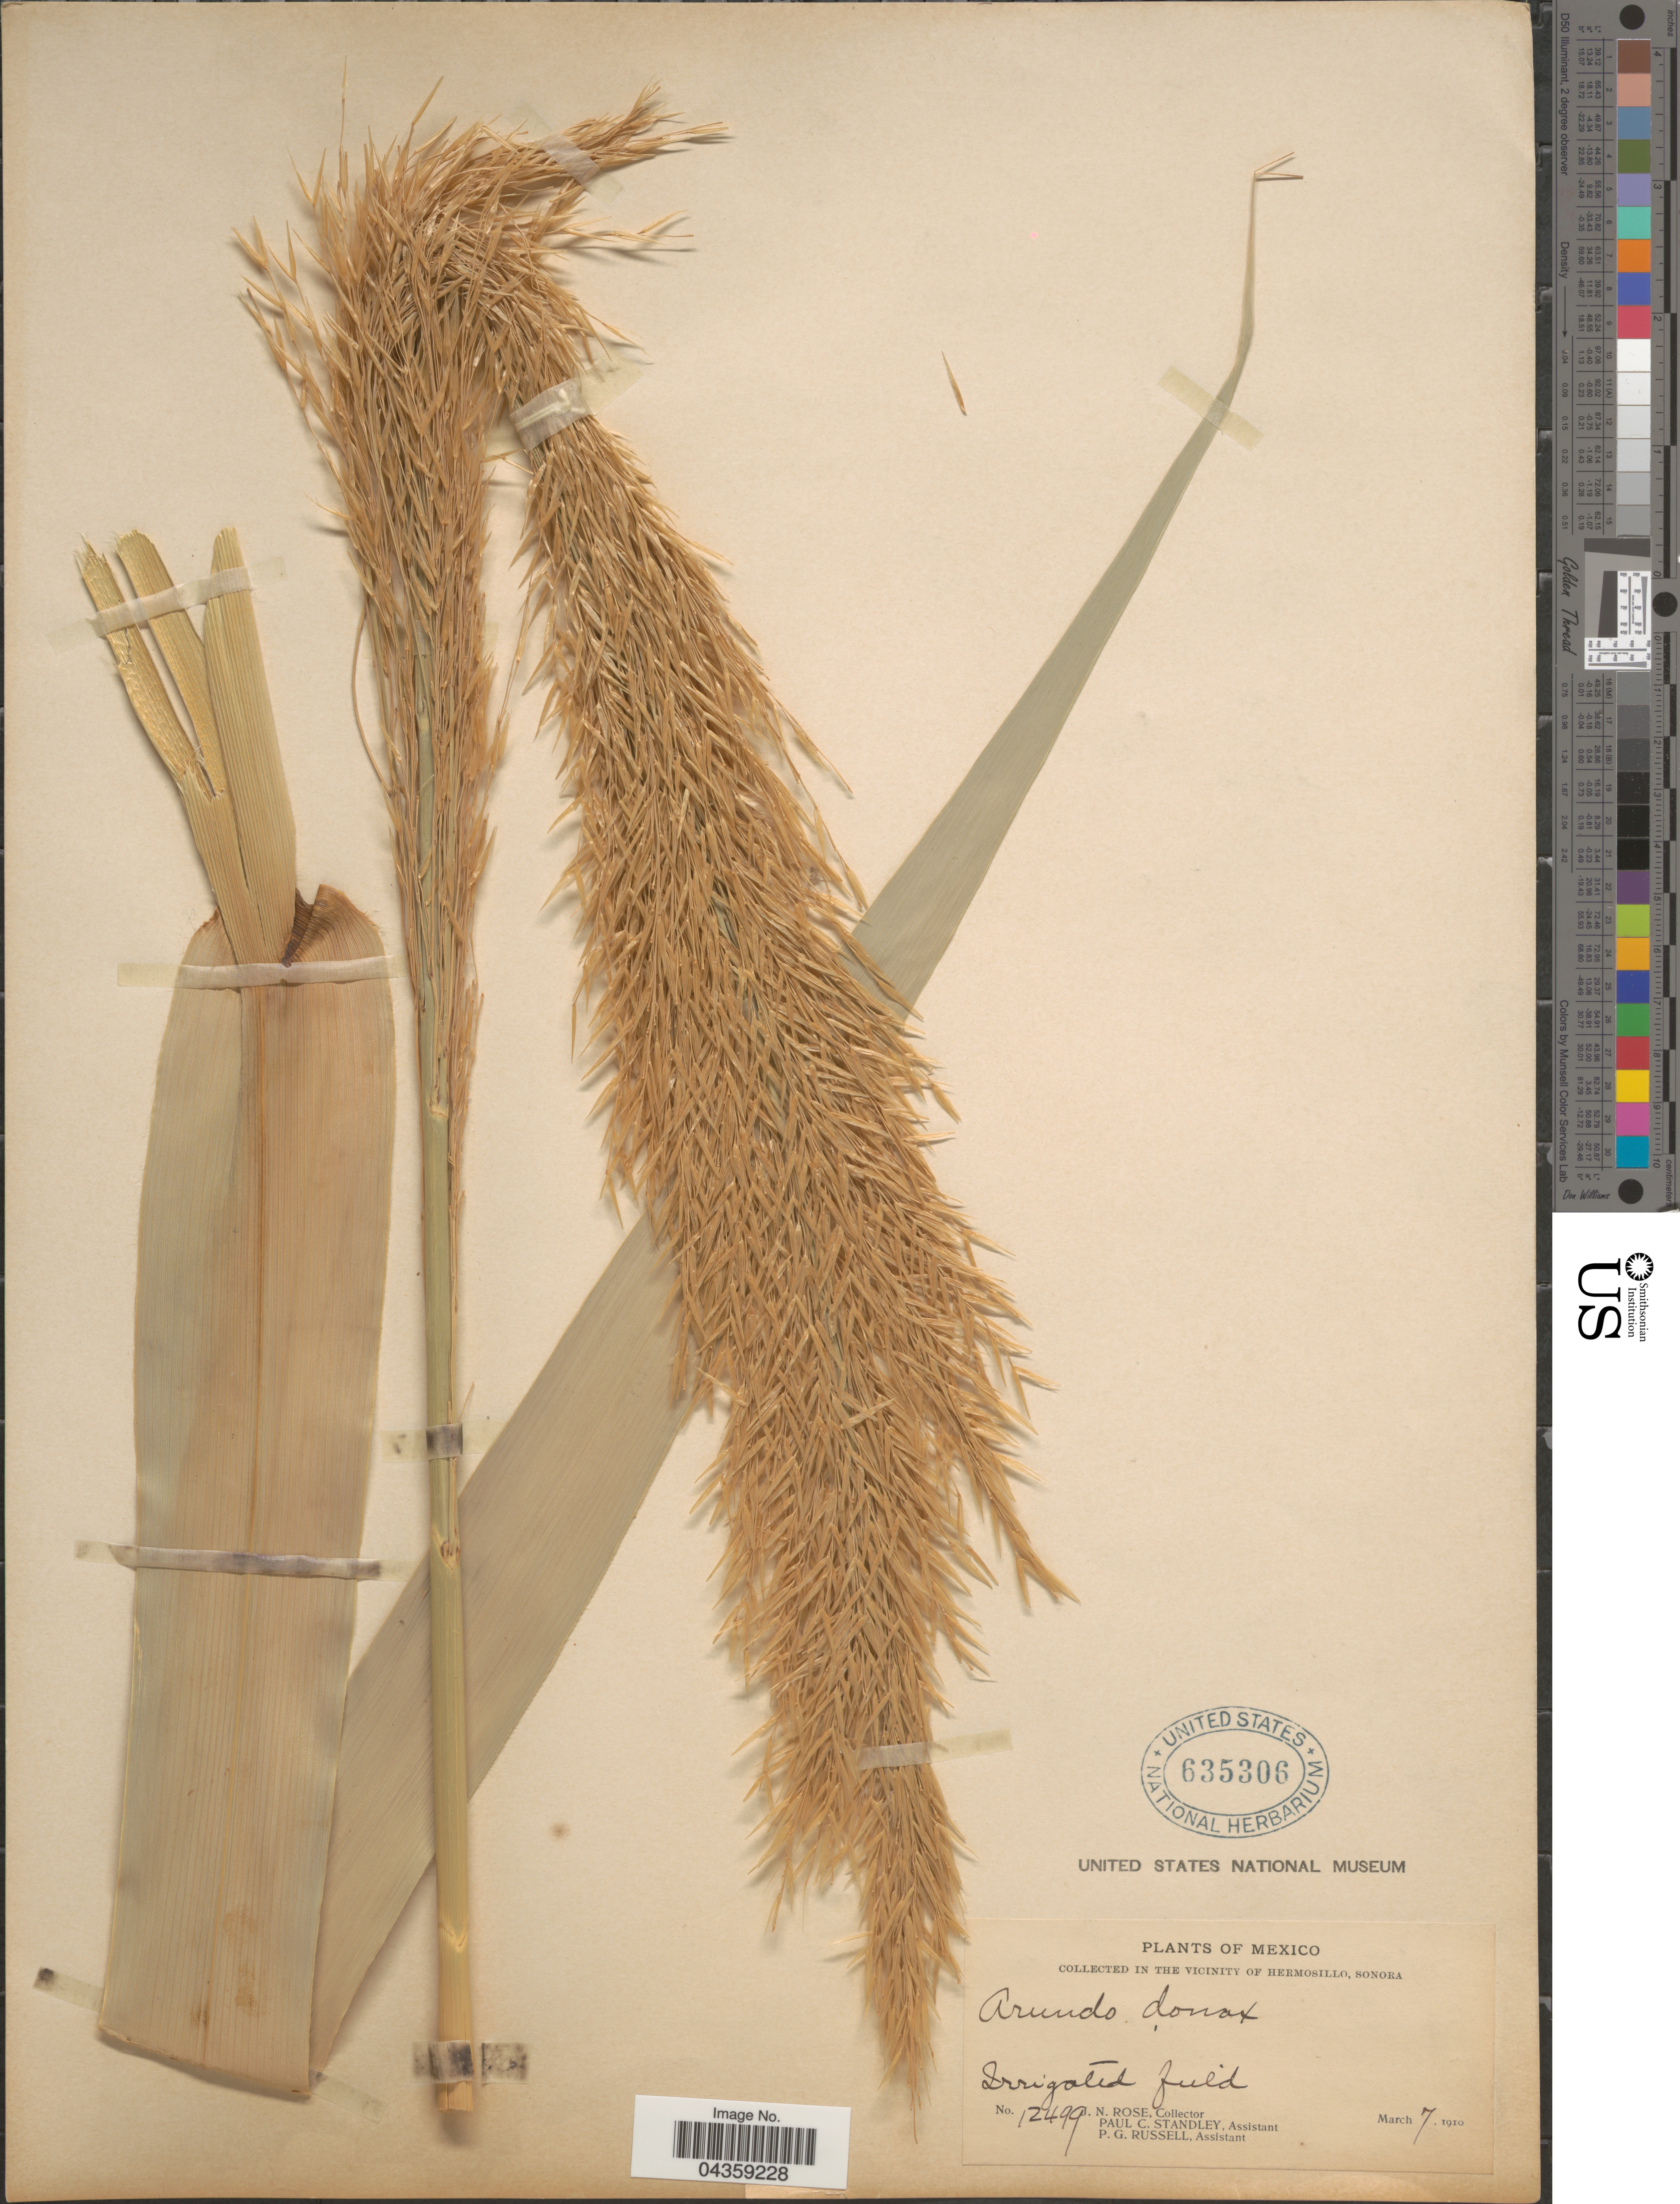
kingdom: Plantae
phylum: Tracheophyta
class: Liliopsida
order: Poales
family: Poaceae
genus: Arundo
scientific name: Arundo donax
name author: L.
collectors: J. N. Rose, P. C. Standley & P. G. Russell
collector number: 12499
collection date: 1910-03-07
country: Mexico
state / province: Sonora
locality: The vicinity of Hermosillo.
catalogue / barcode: US 635306